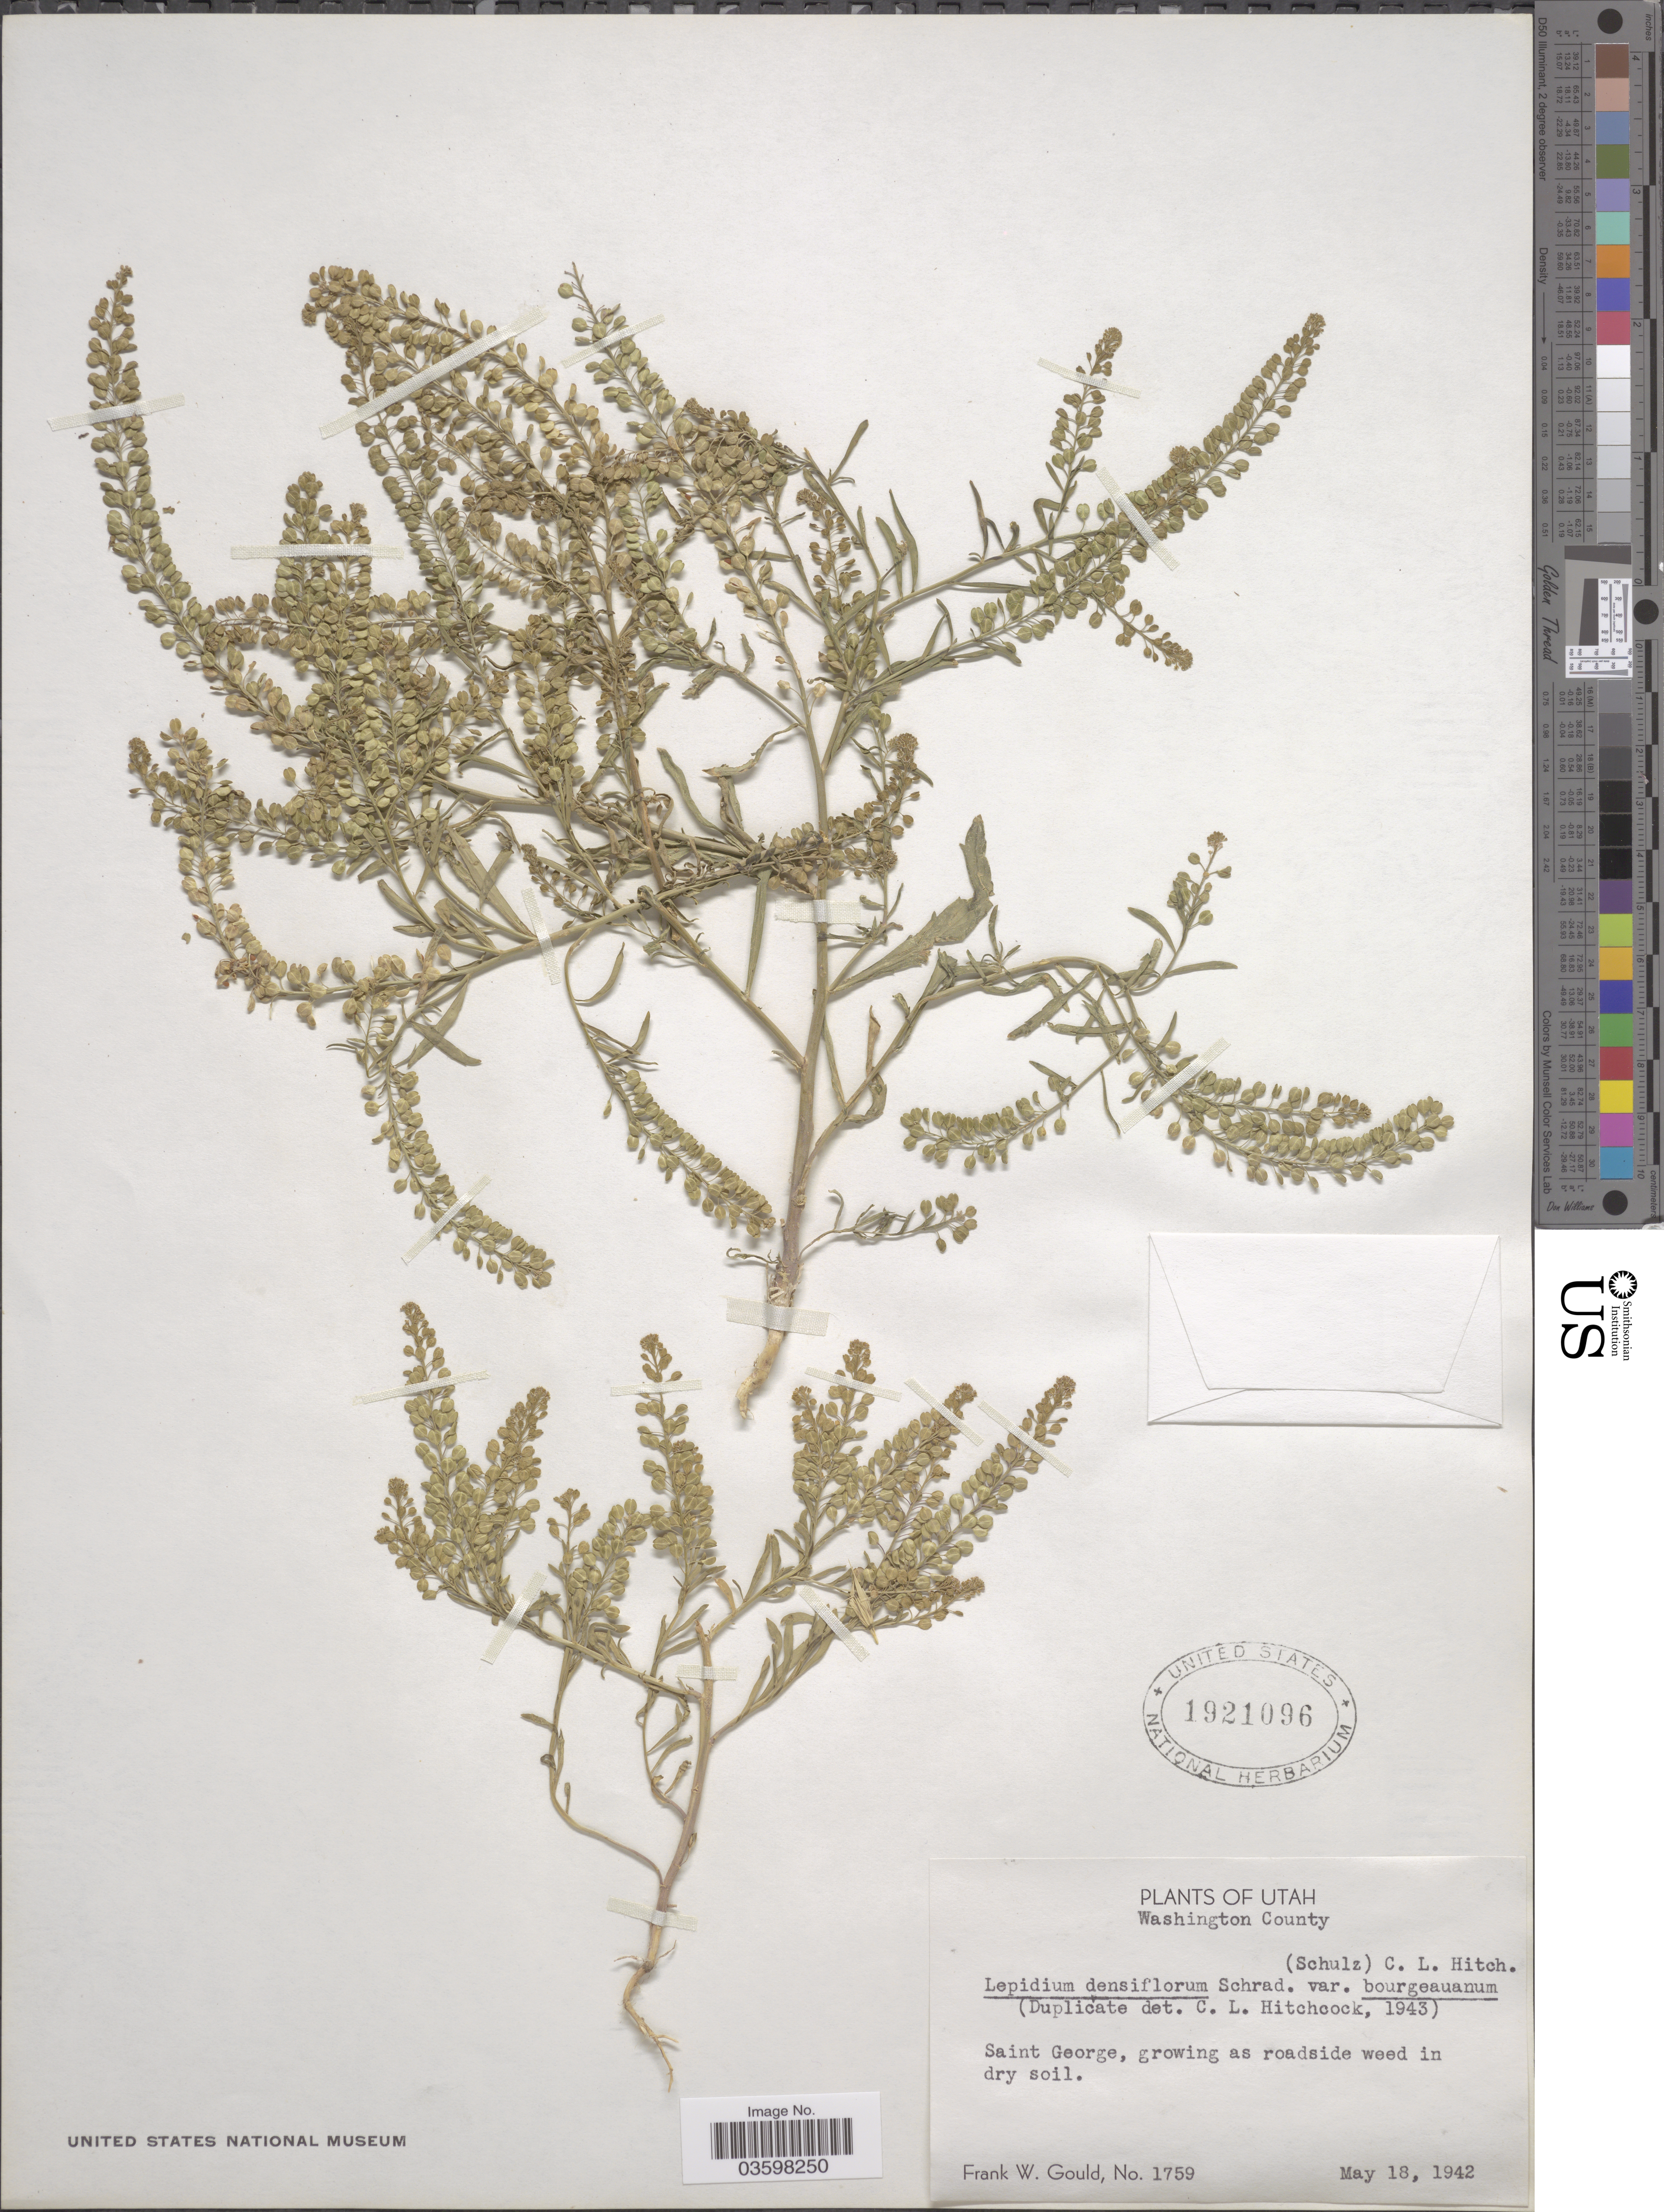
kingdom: Plantae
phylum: Tracheophyta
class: Magnoliopsida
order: Brassicales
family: Brassicaceae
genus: Lepidium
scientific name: Lepidium densiflorum var. bourgeauanum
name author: (Thell.) C.L. Hitchc.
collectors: F. W. Gould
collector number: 1759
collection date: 1942-05-18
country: United States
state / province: Utah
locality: Washington County. Saint George.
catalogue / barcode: US 1921096